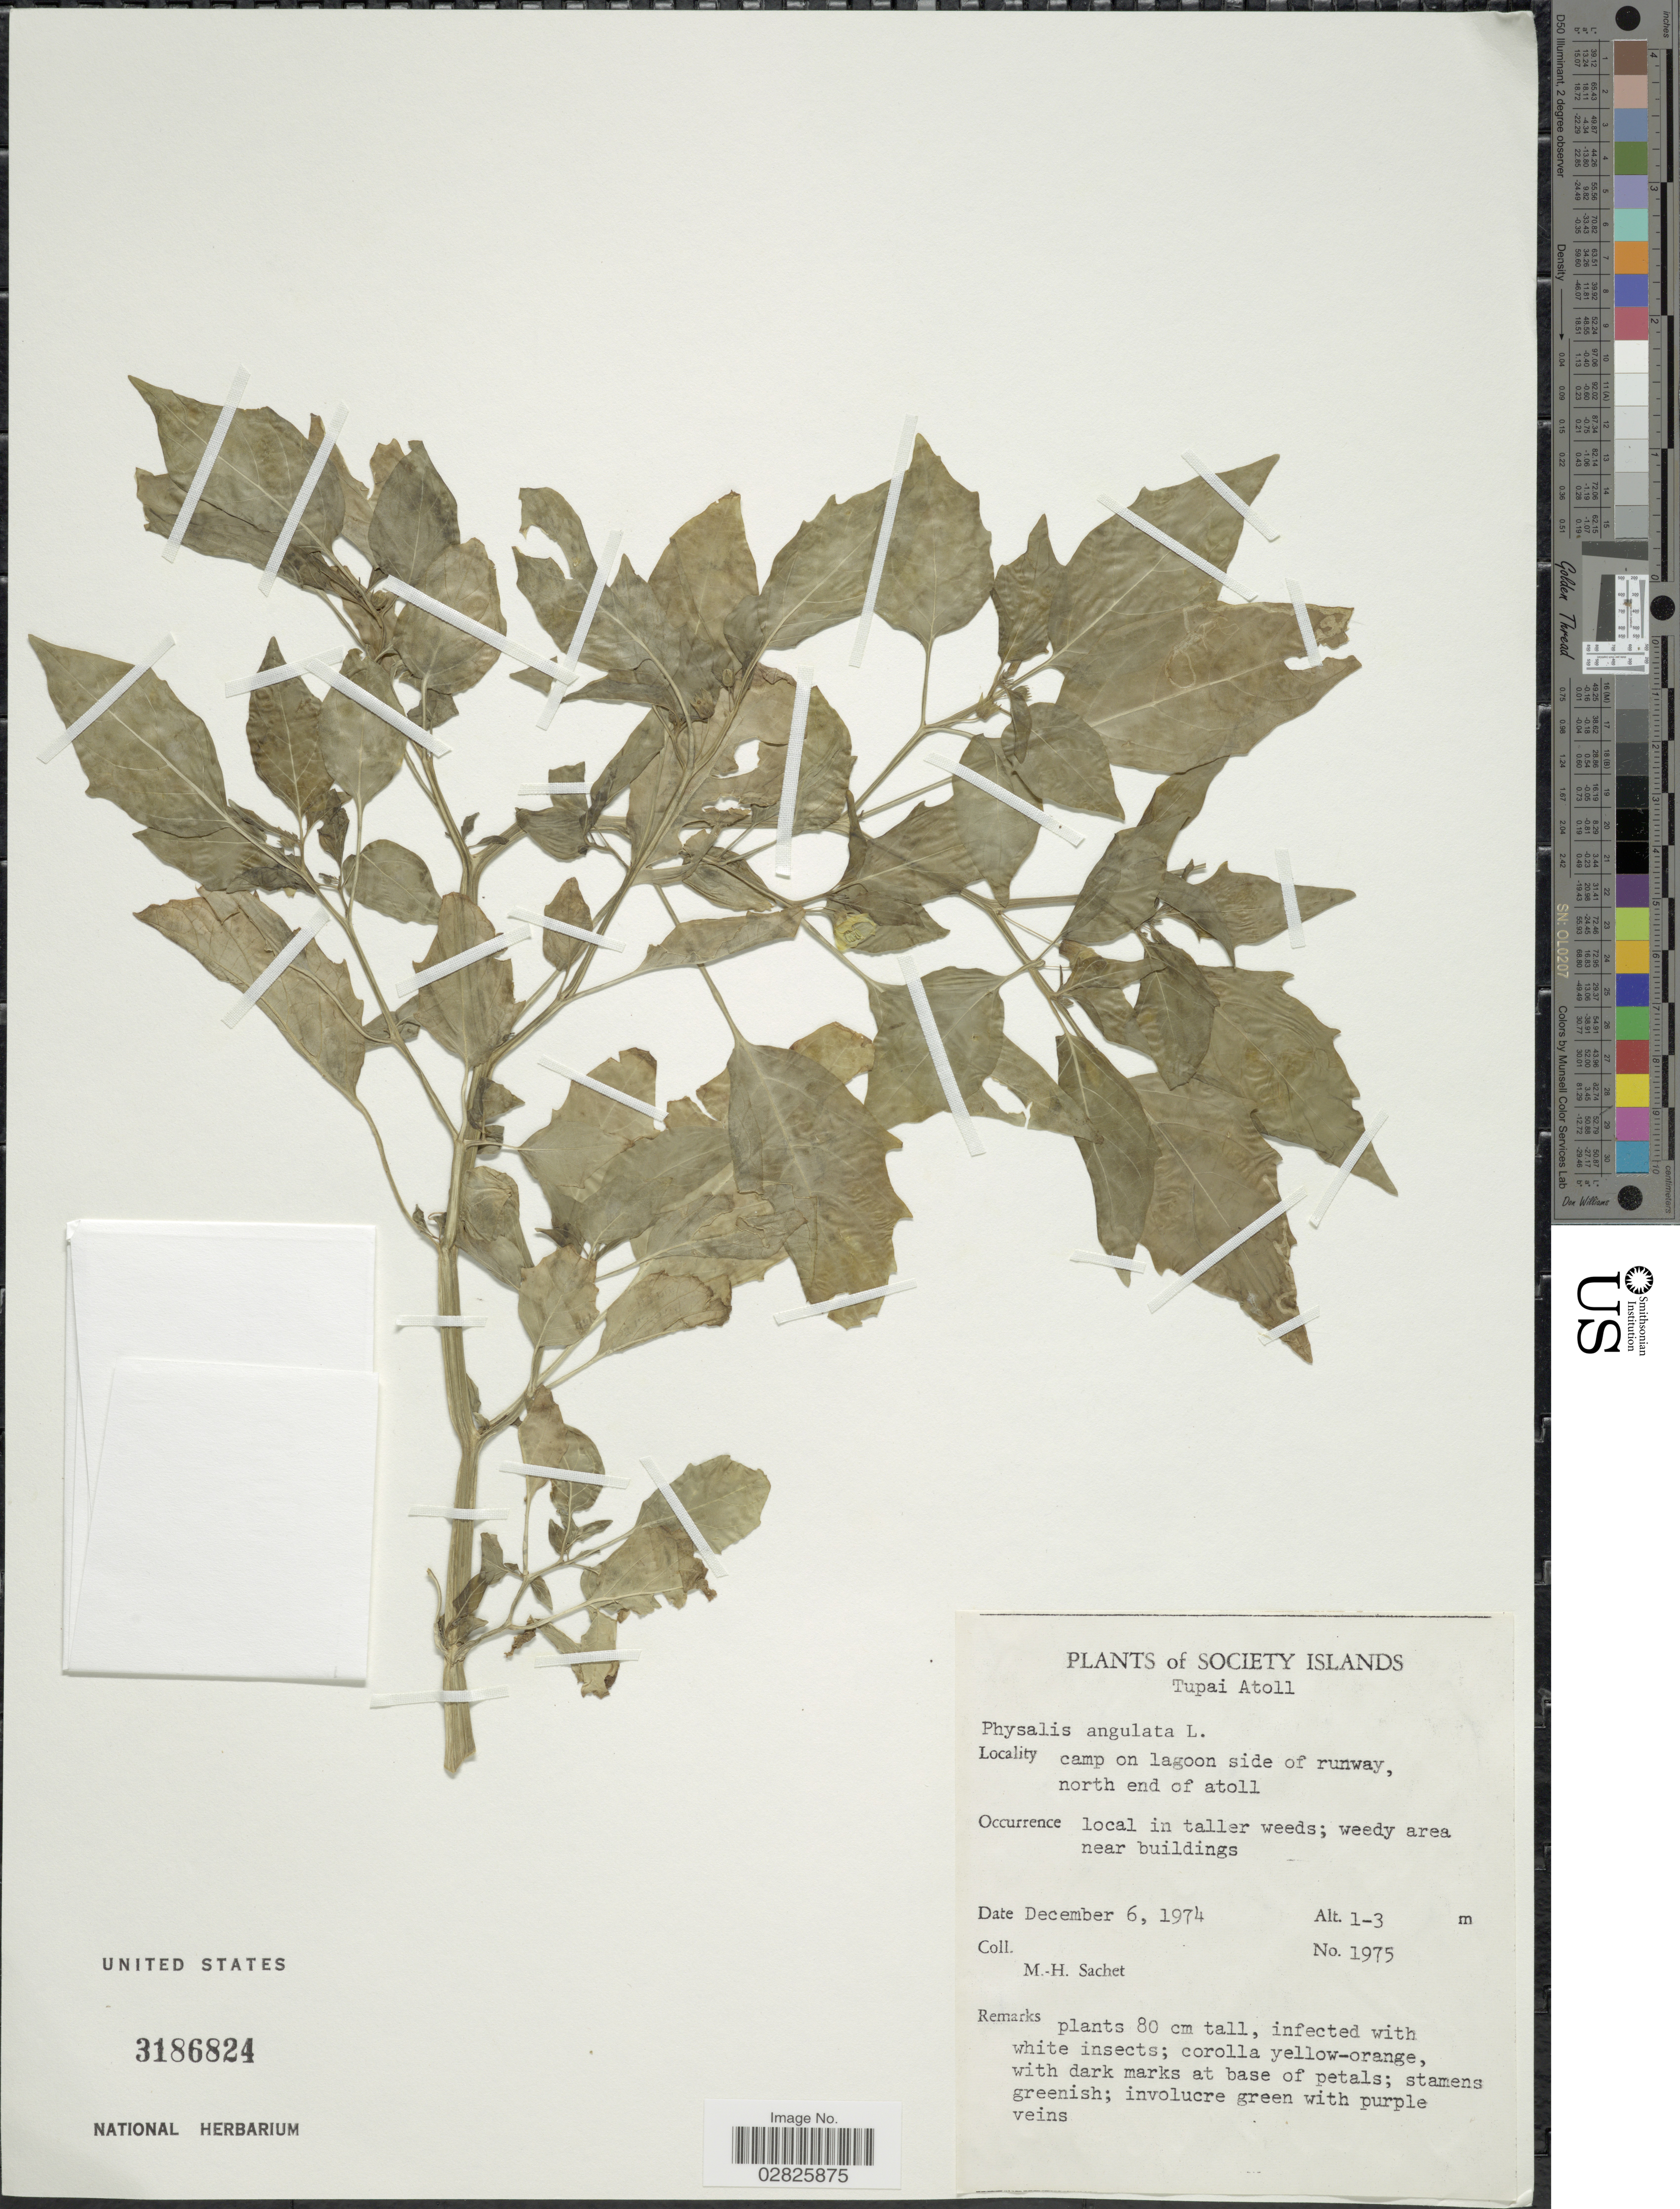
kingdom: Plantae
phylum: Tracheophyta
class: Magnoliopsida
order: Solanales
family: Solanaceae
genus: Physalis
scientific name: Physalis angulata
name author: L.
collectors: M.-H. Sachet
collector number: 1975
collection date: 1974-12-06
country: French Polynesia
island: Tupai Atoll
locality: Society Islands. Tupai Atoll. Camp on lagoon side of runway, north end of atoll.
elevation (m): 1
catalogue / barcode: US 3186824